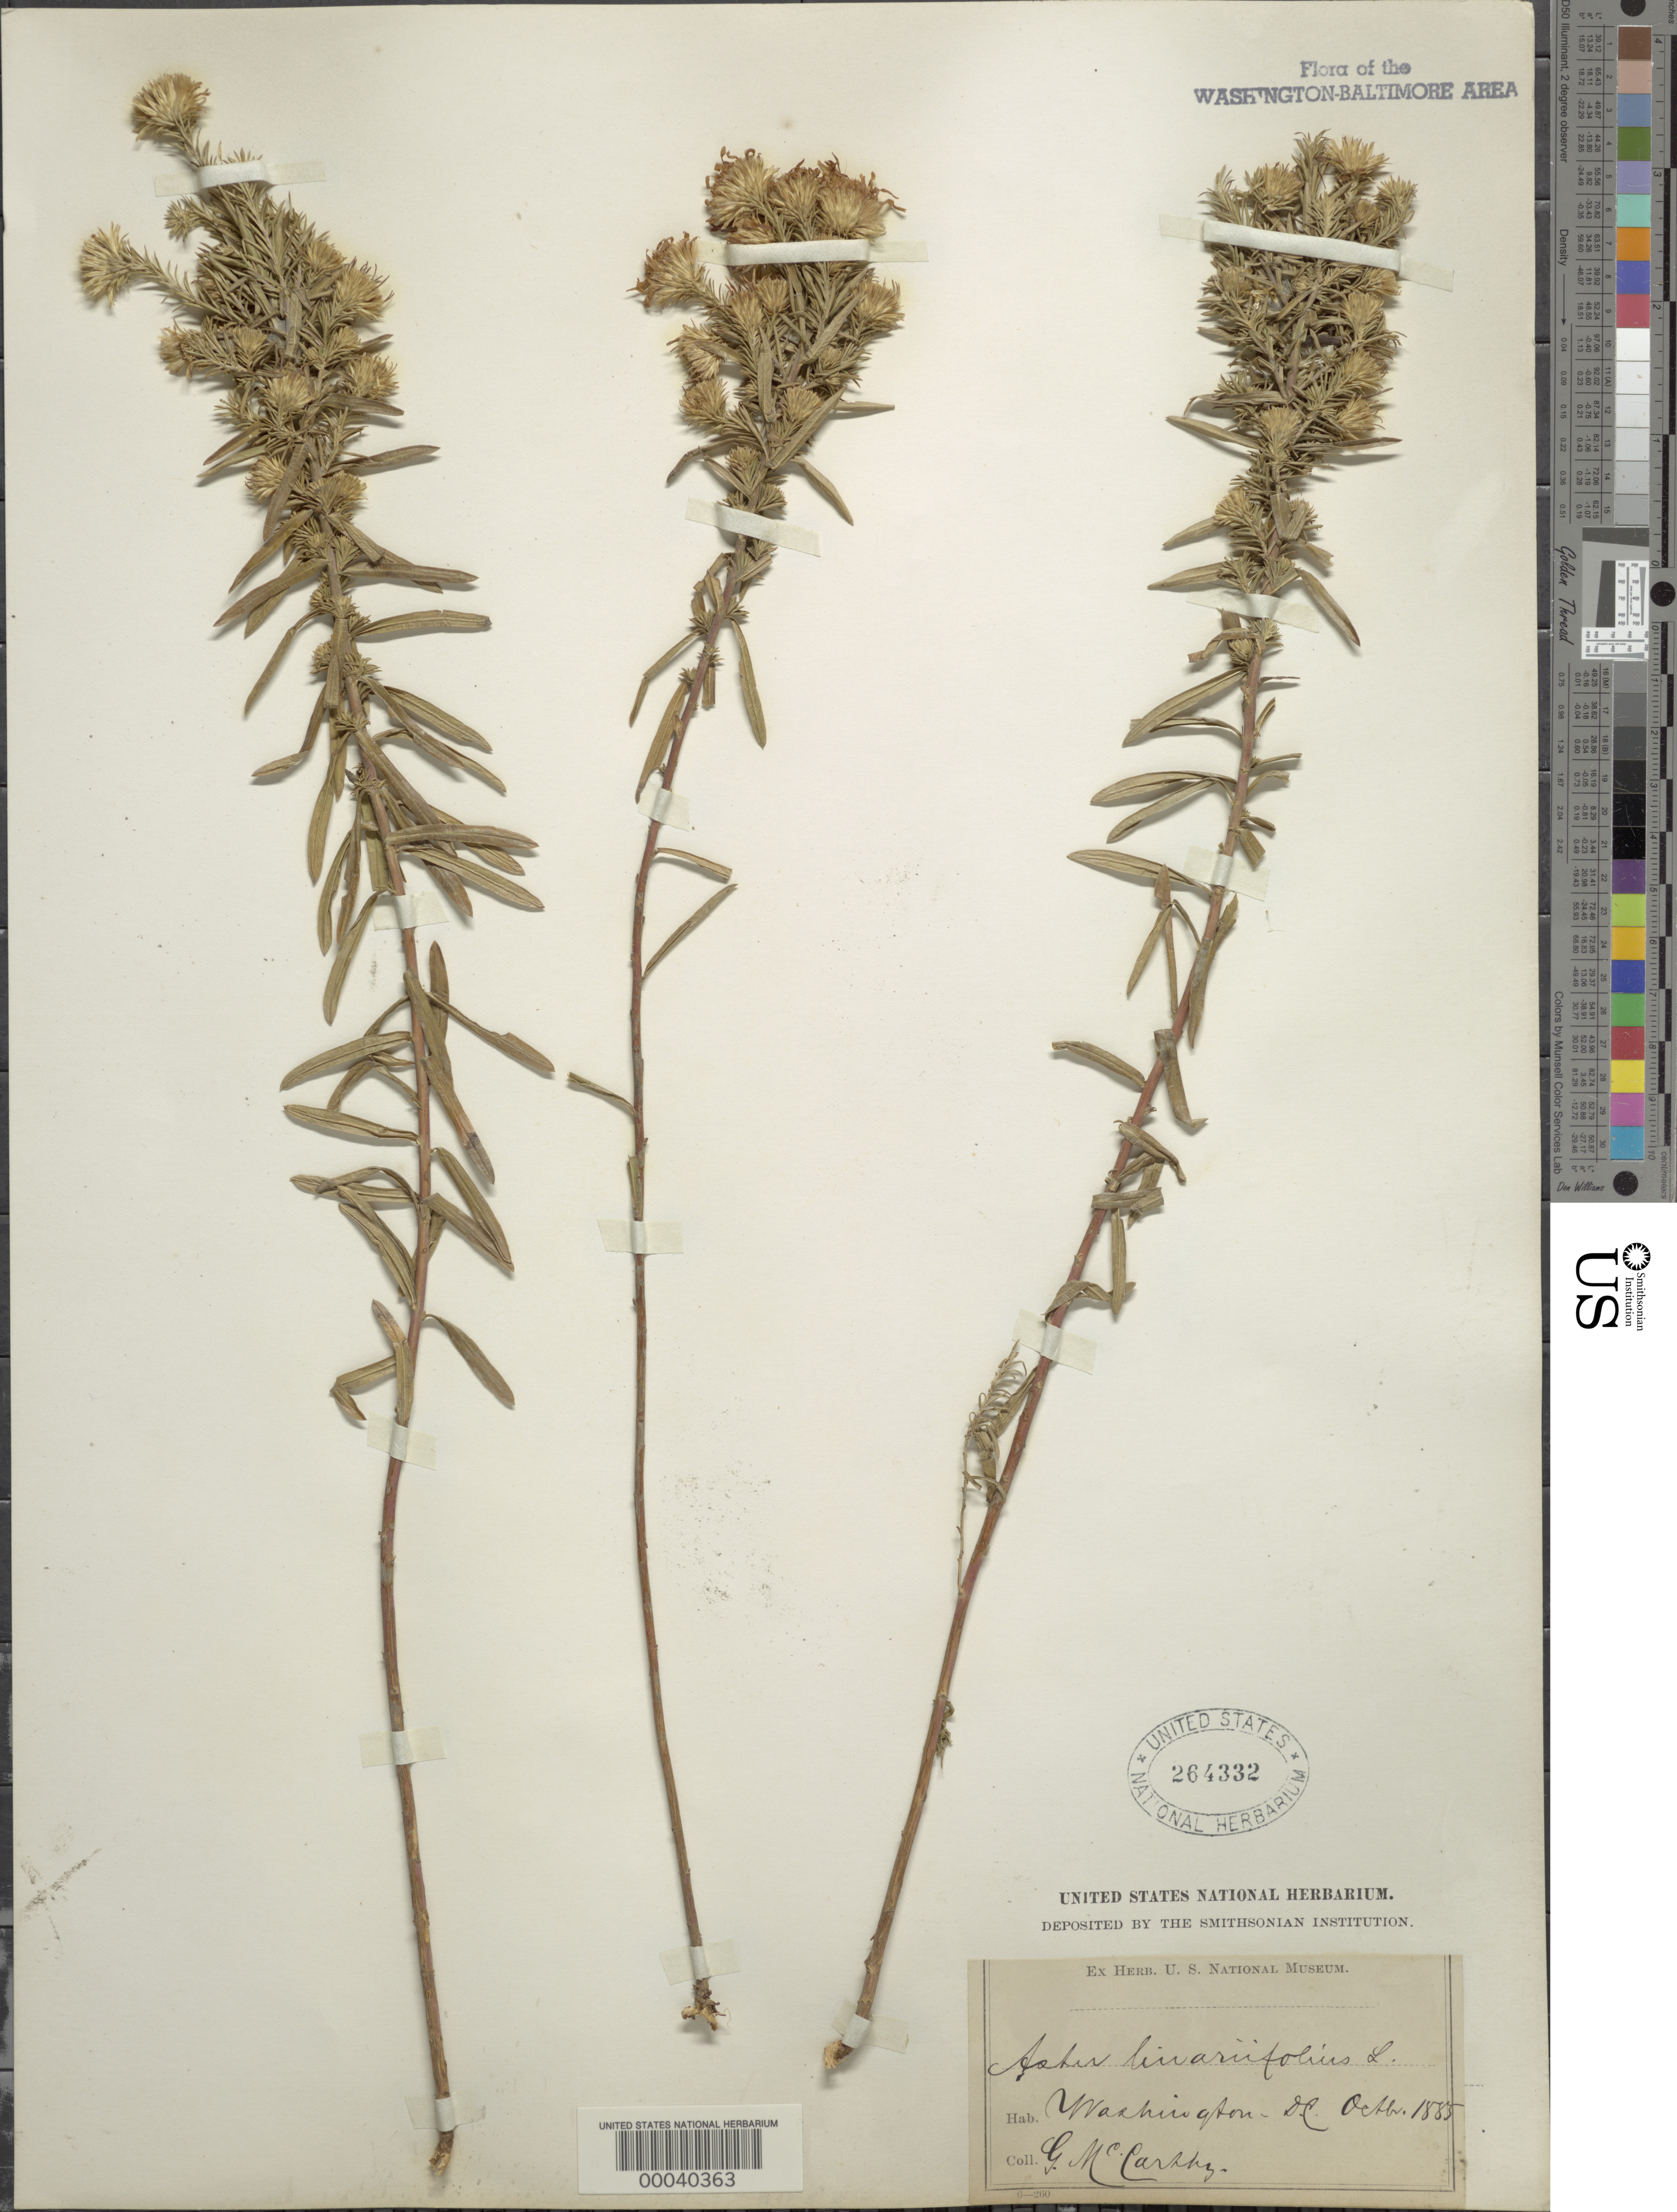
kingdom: Plantae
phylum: Tracheophyta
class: Magnoliopsida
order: Asterales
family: Asteraceae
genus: Ionactis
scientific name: Ionactis linariifolia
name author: (L.) Greene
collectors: G. McCarthy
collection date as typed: Oct 1885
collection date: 1885-10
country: United States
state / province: District of Columbia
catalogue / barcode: US 264332